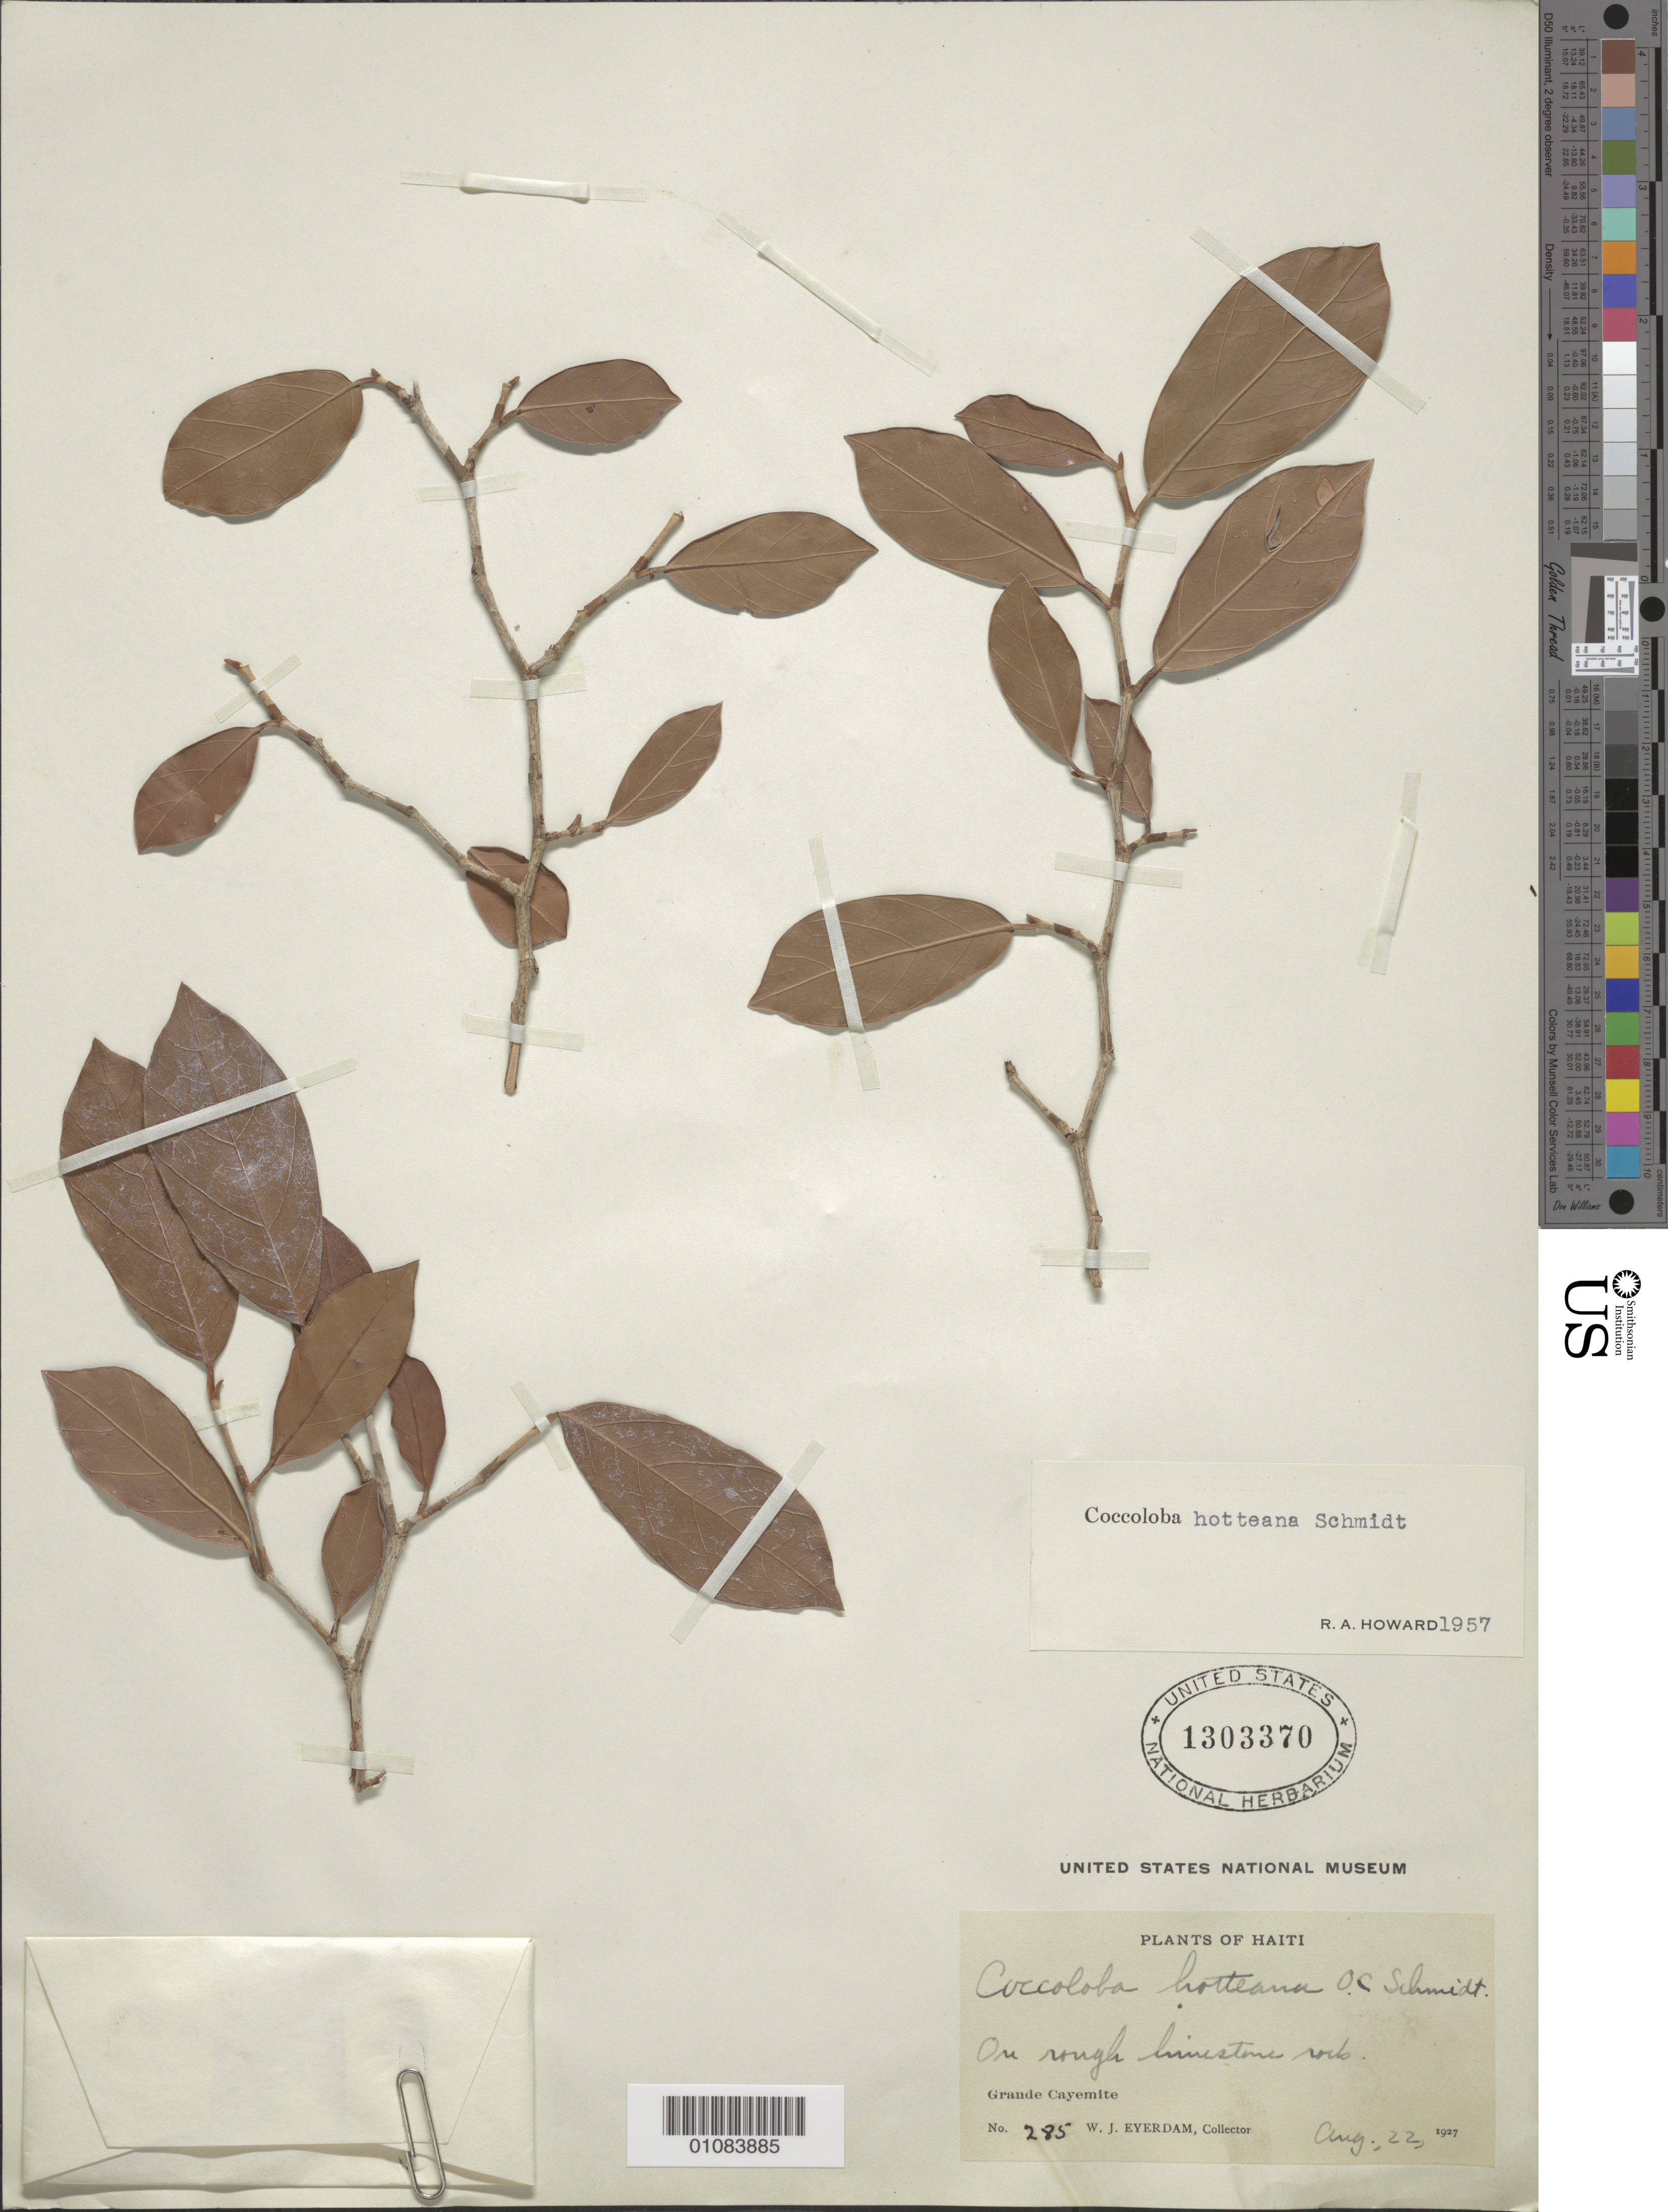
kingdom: Plantae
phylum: Tracheophyta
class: Magnoliopsida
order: Caryophyllales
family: Polygonaceae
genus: Coccoloba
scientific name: Coccoloba hotteana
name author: O.C. Schmidt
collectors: W. J. Eyerdam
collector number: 285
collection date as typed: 22 Aug 1927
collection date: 1927-08-22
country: Haiti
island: Grande Cayemite I.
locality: Grande Cayemite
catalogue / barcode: US 1303370